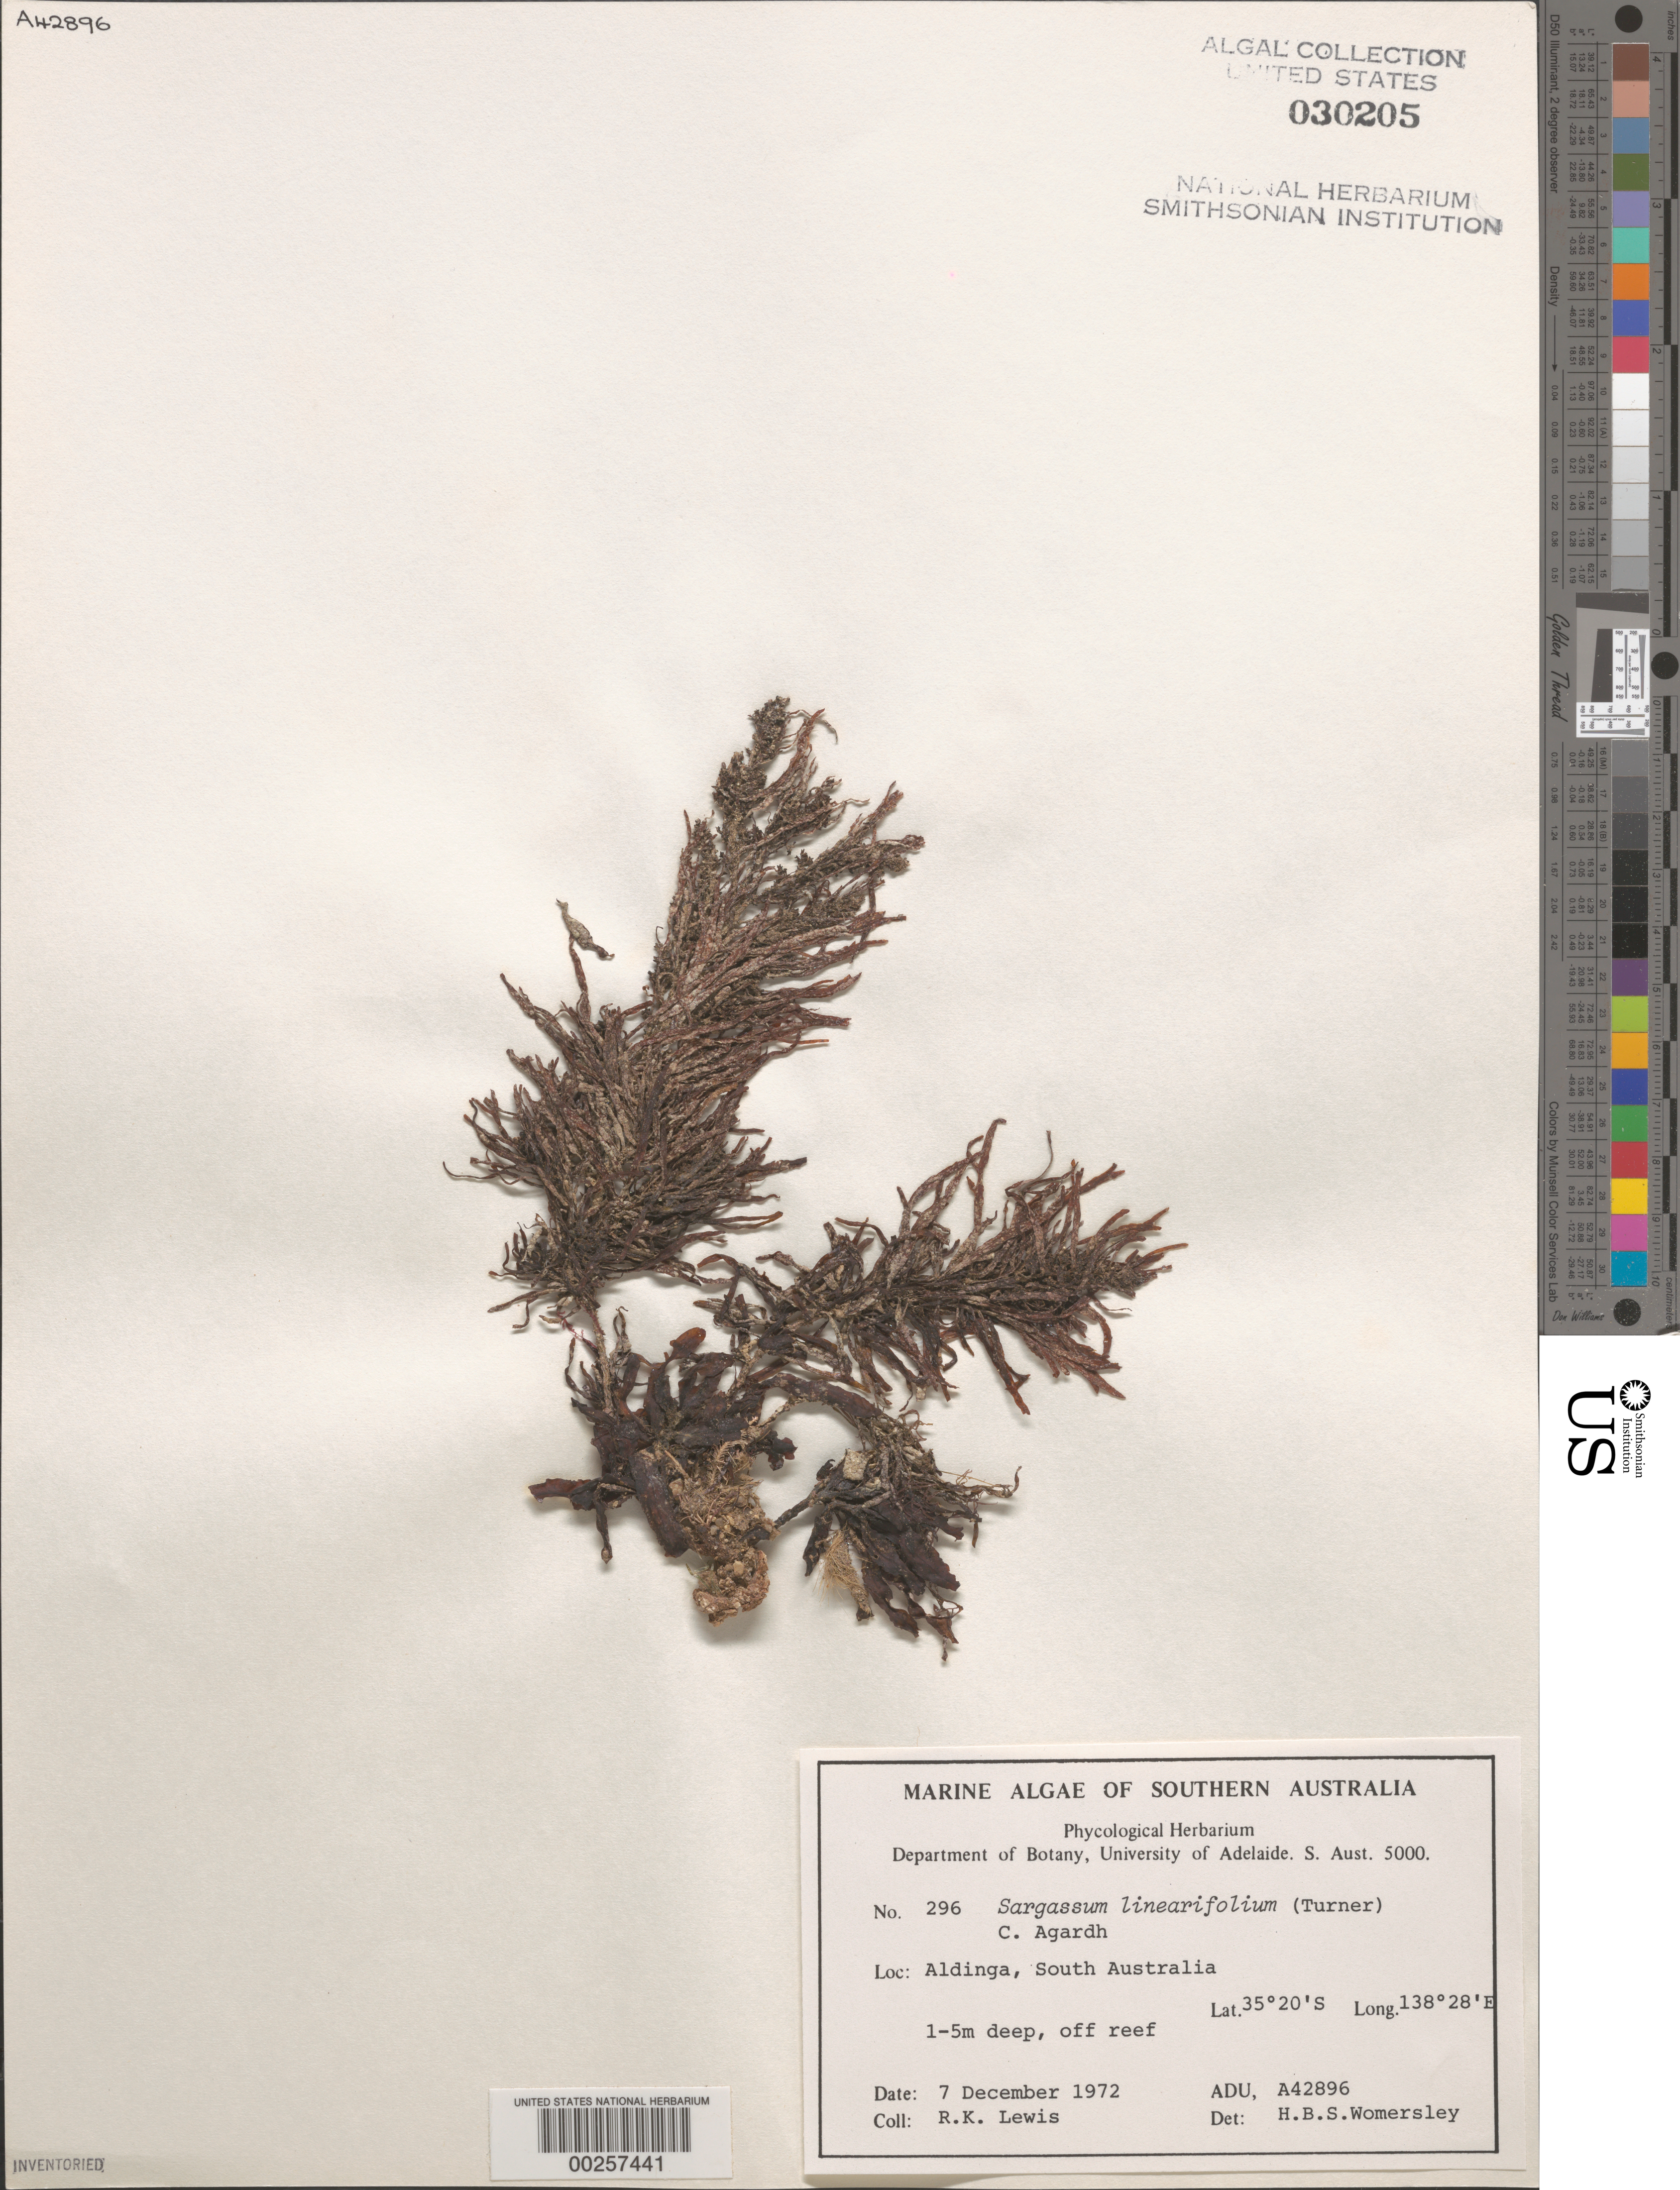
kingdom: Chromista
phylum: Ochrophyta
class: Phaeophyceae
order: Fucales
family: Sargassaceae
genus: Sargassum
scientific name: Sargassum linearifolium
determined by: Womersley, H. B. S.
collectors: R. K. Lewis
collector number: ADU A42896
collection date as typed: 07 Dec 1972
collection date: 1972-12-07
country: Australia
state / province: South Australia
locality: Aldinga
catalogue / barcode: US 30205